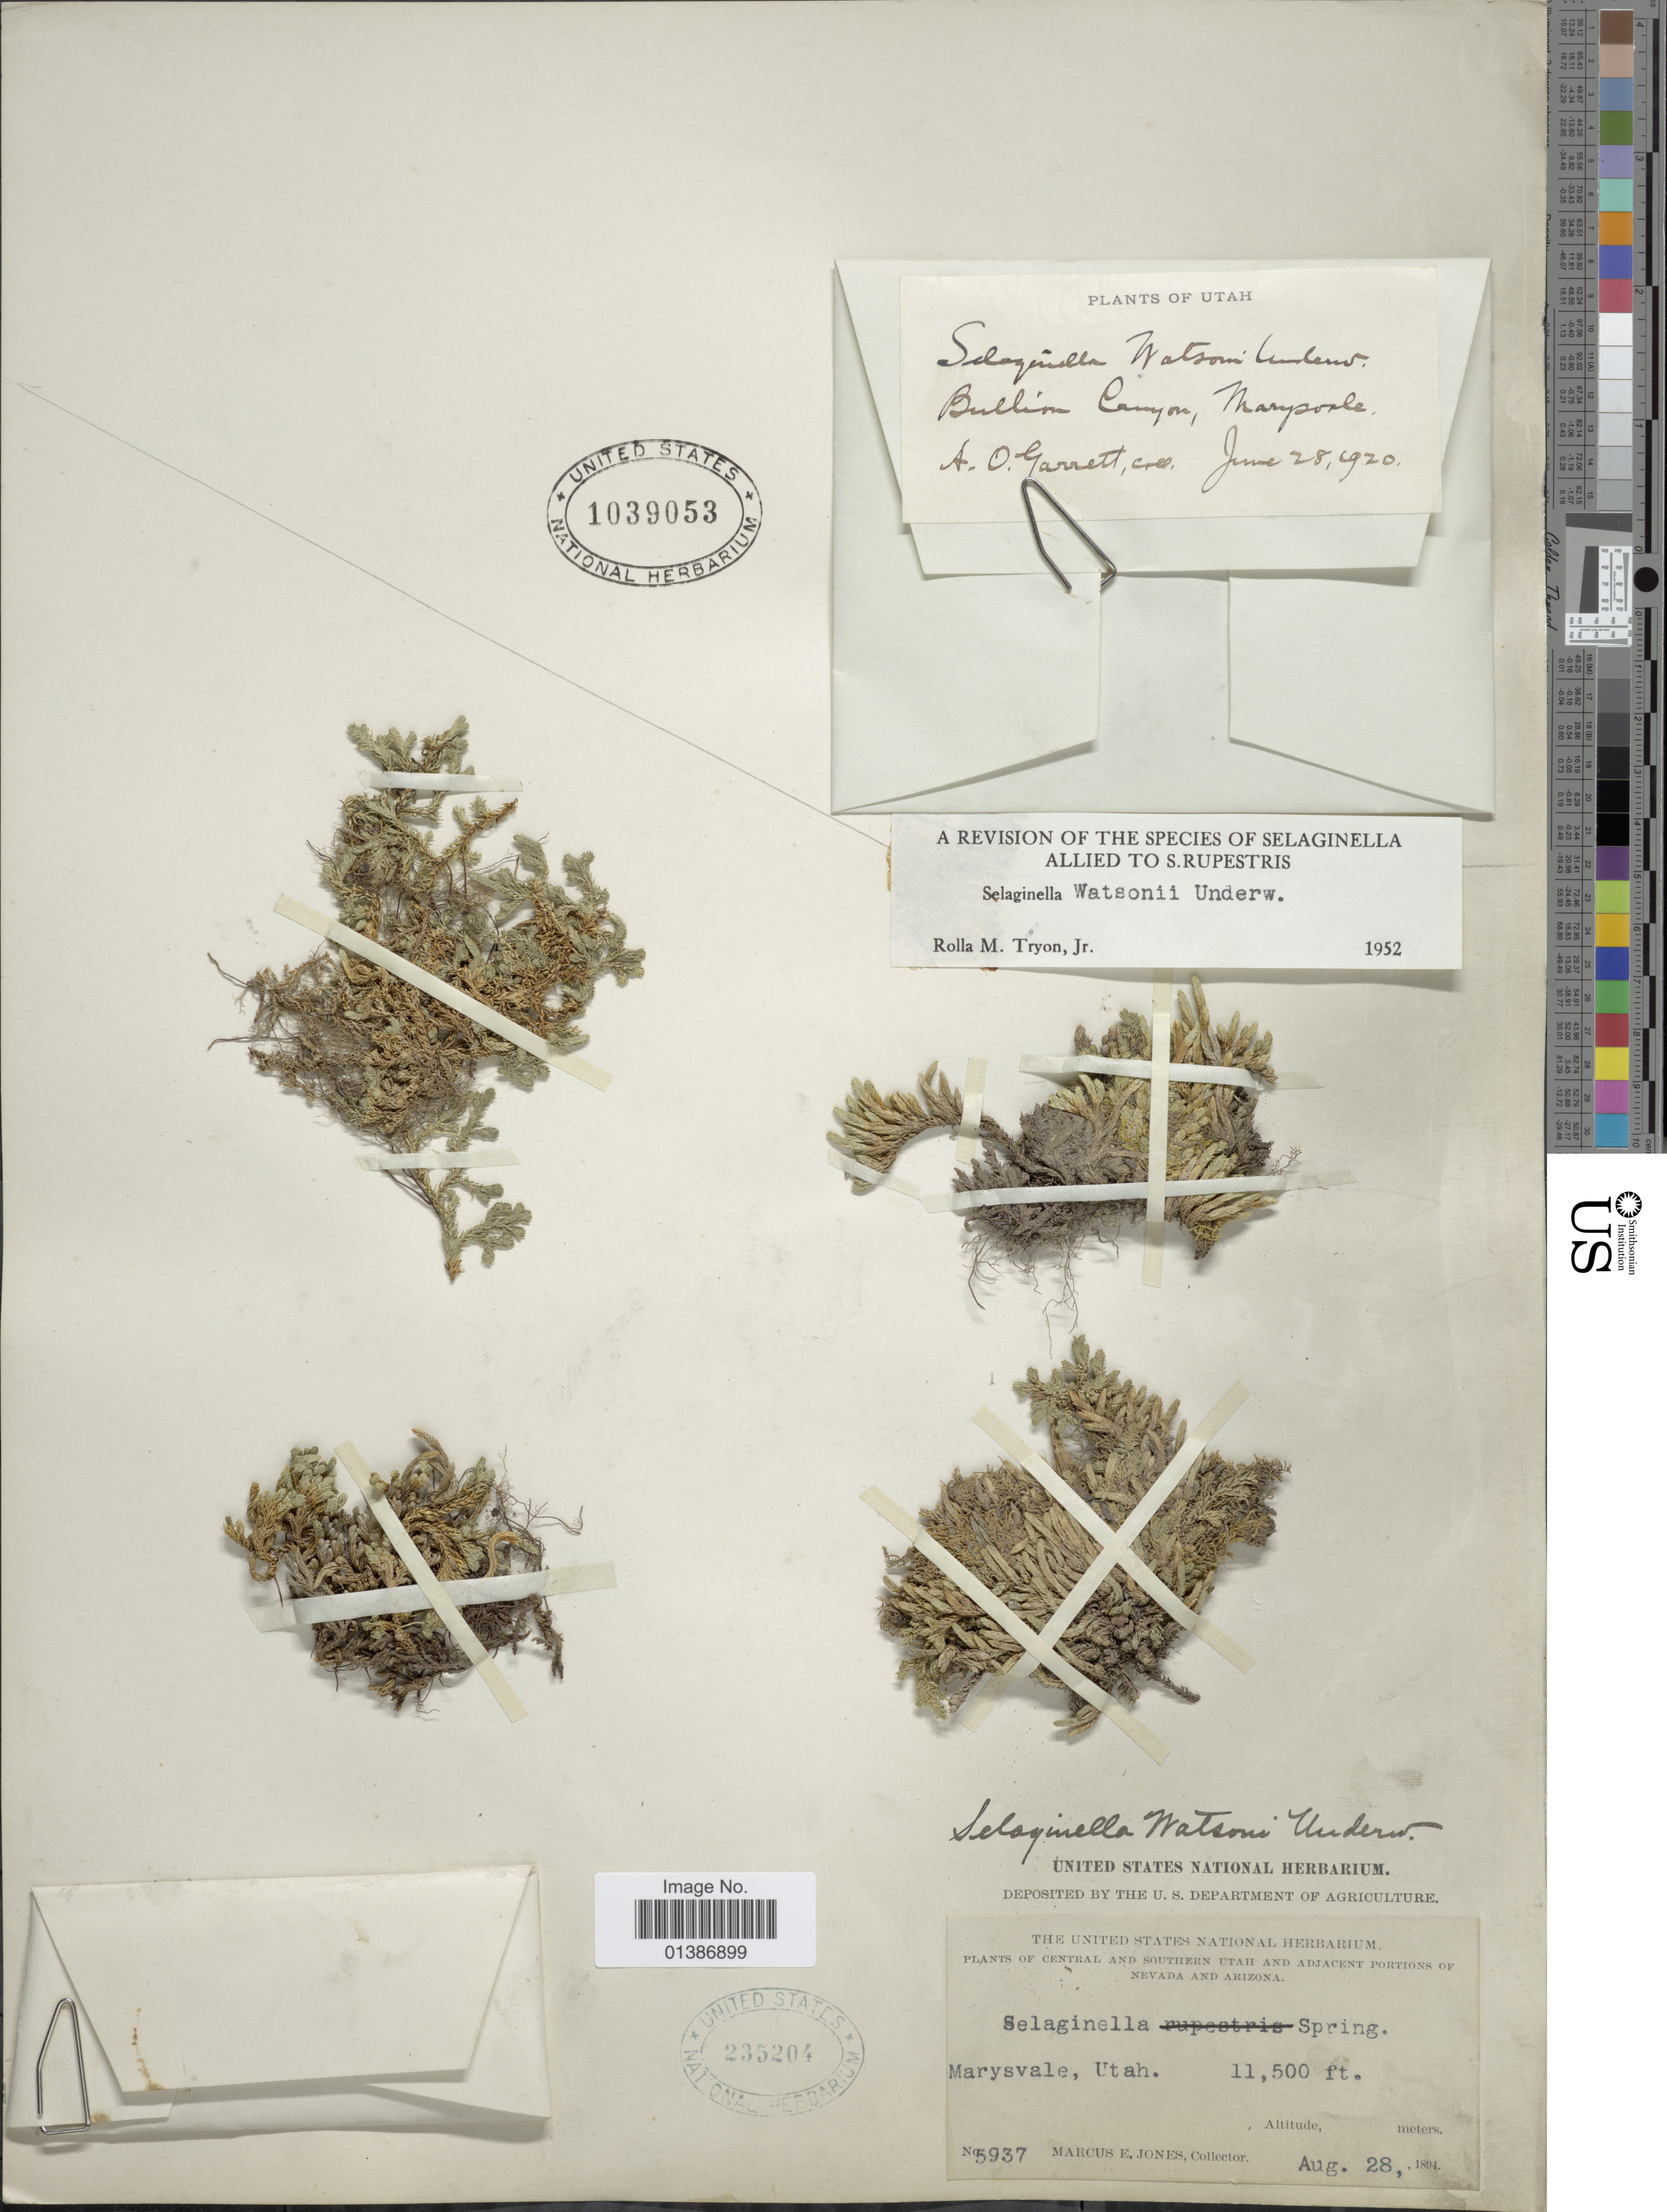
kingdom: Plantae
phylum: Tracheophyta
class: Lycopodiopsida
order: Selaginellales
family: Selaginellaceae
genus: Selaginella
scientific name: Selaginella watsonii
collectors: A. O. Garrett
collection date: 1920-06-28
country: United States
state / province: Utah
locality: Bullion Canyon, Marysvale.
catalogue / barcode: US 1039053-2